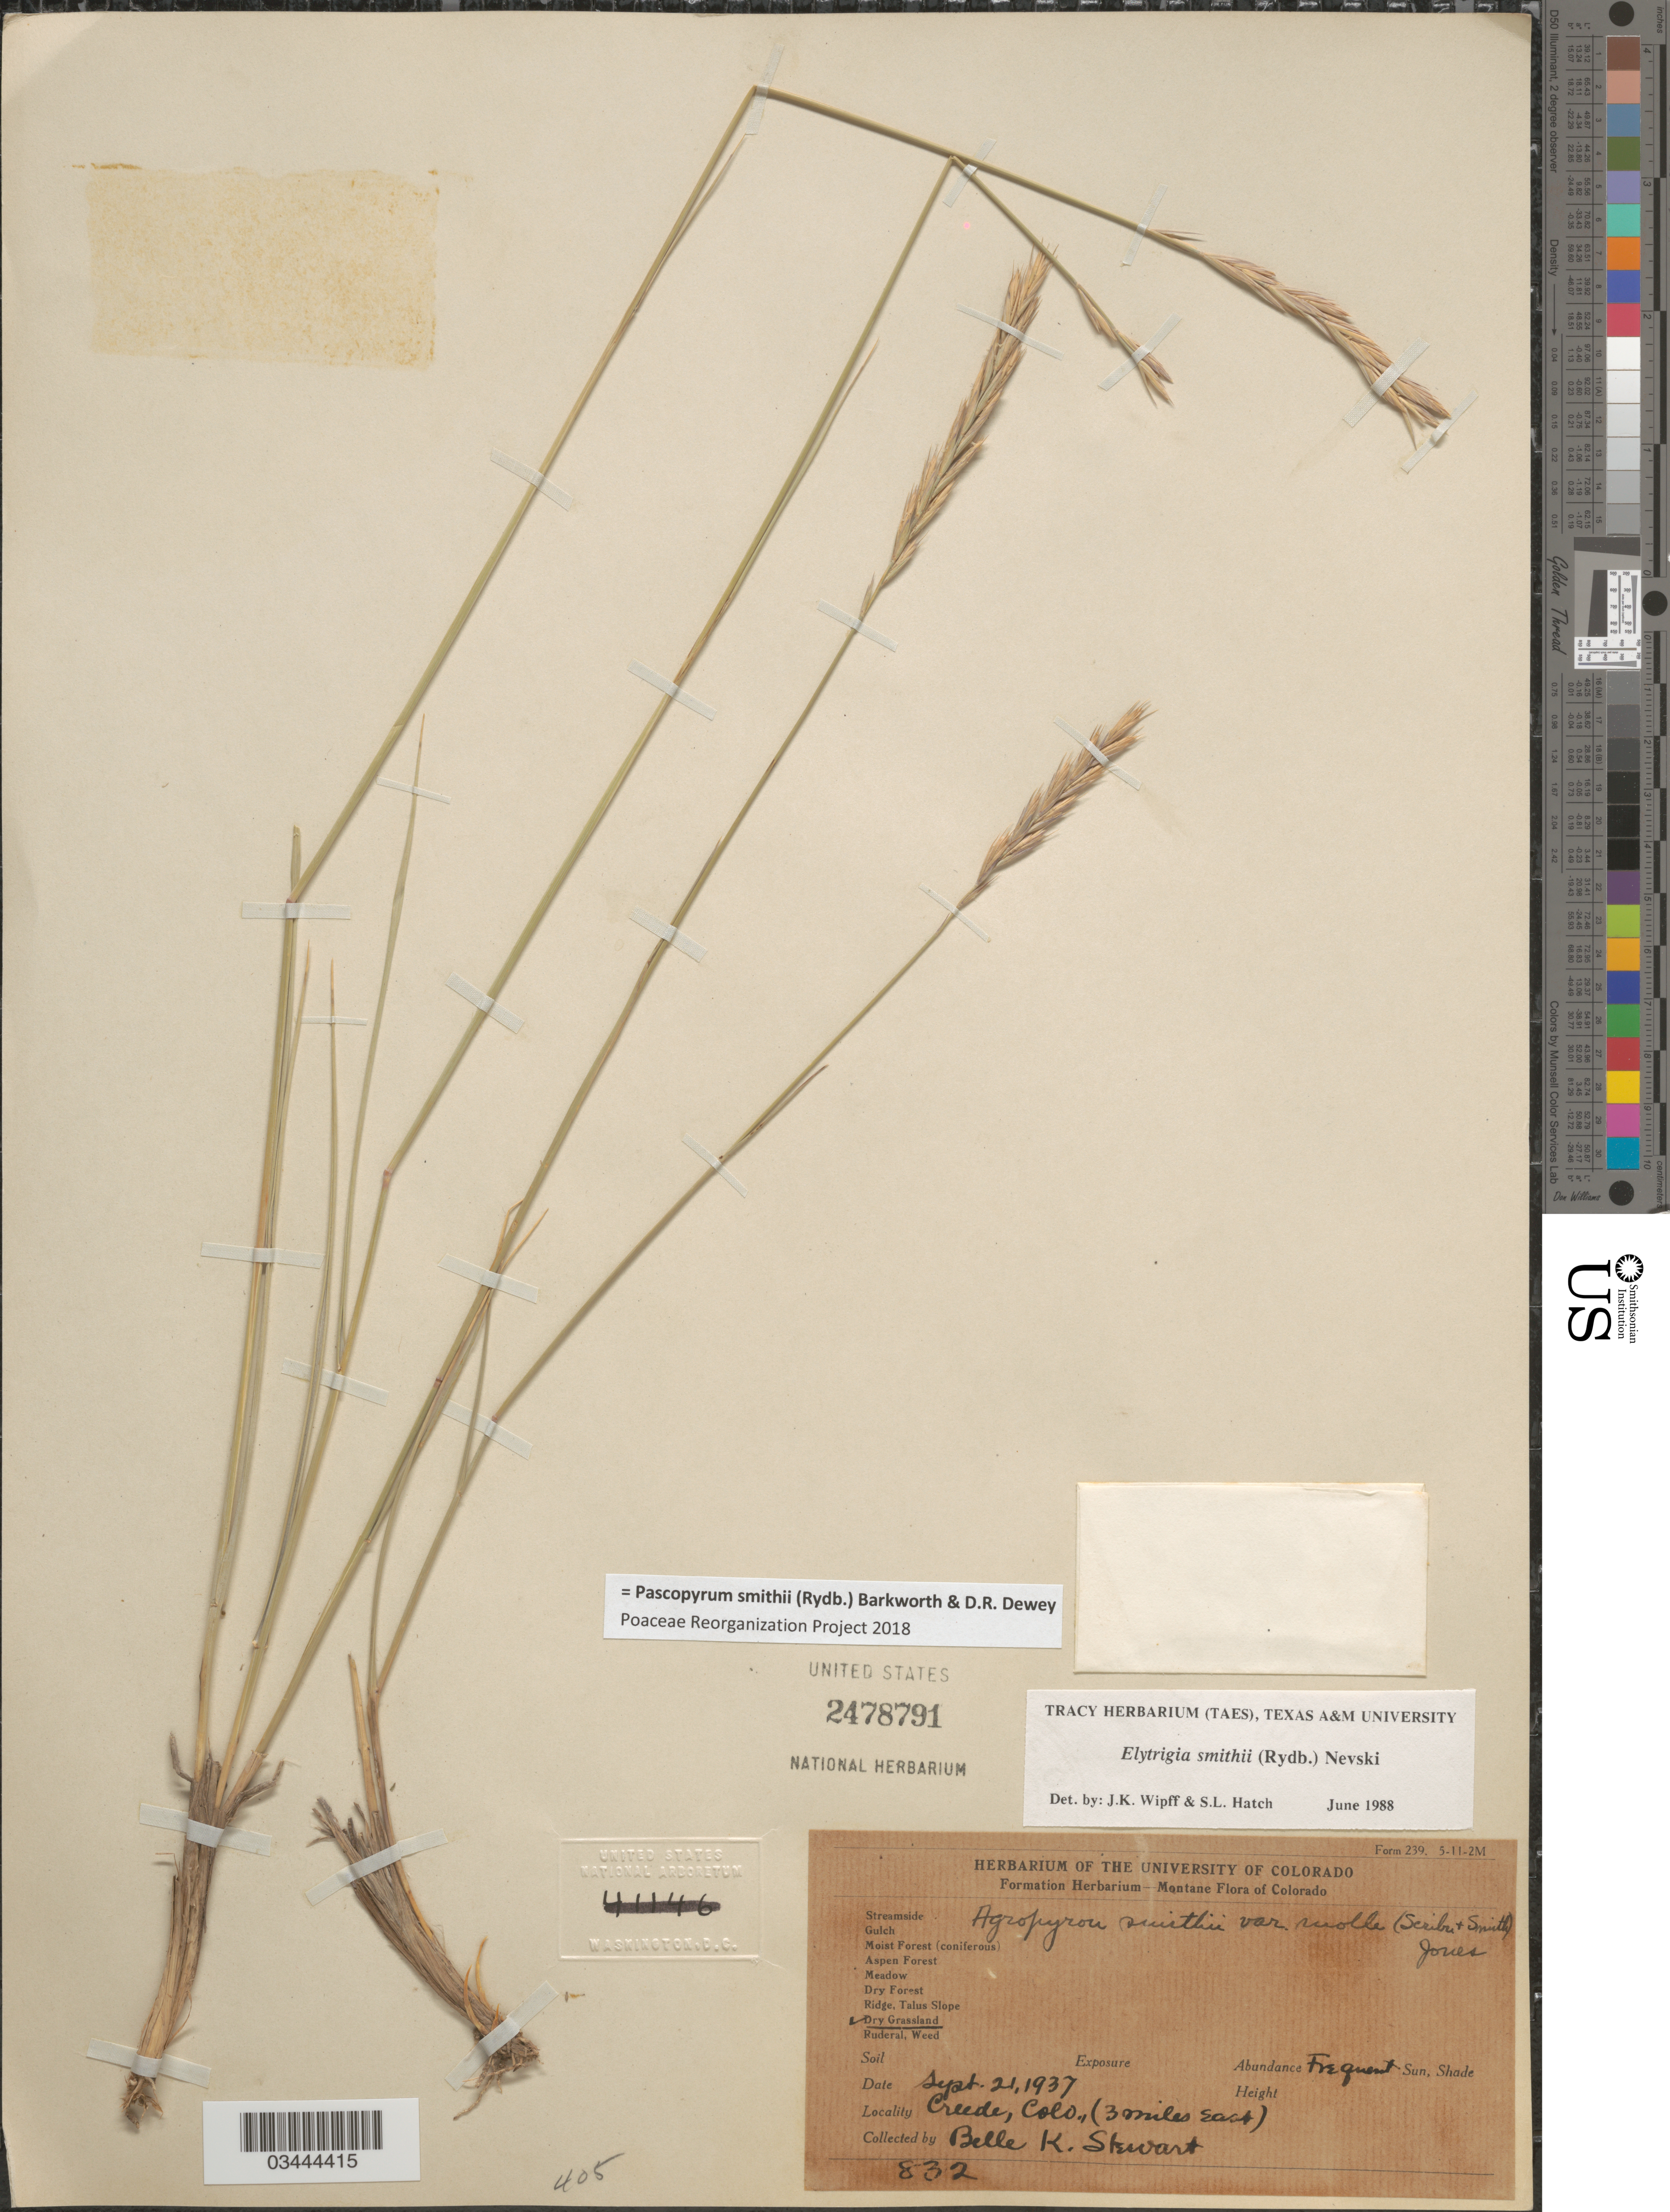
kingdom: Plantae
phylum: Tracheophyta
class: Liliopsida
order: Poales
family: Poaceae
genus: Pascopyrum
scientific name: Pascopyrum smithii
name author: (Rydb.) Barkworth & Dewey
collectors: B. Stewart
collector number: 832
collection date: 1937-09-21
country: United States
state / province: Colorado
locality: Montane. Creede, (3 miles east).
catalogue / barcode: US 2478791